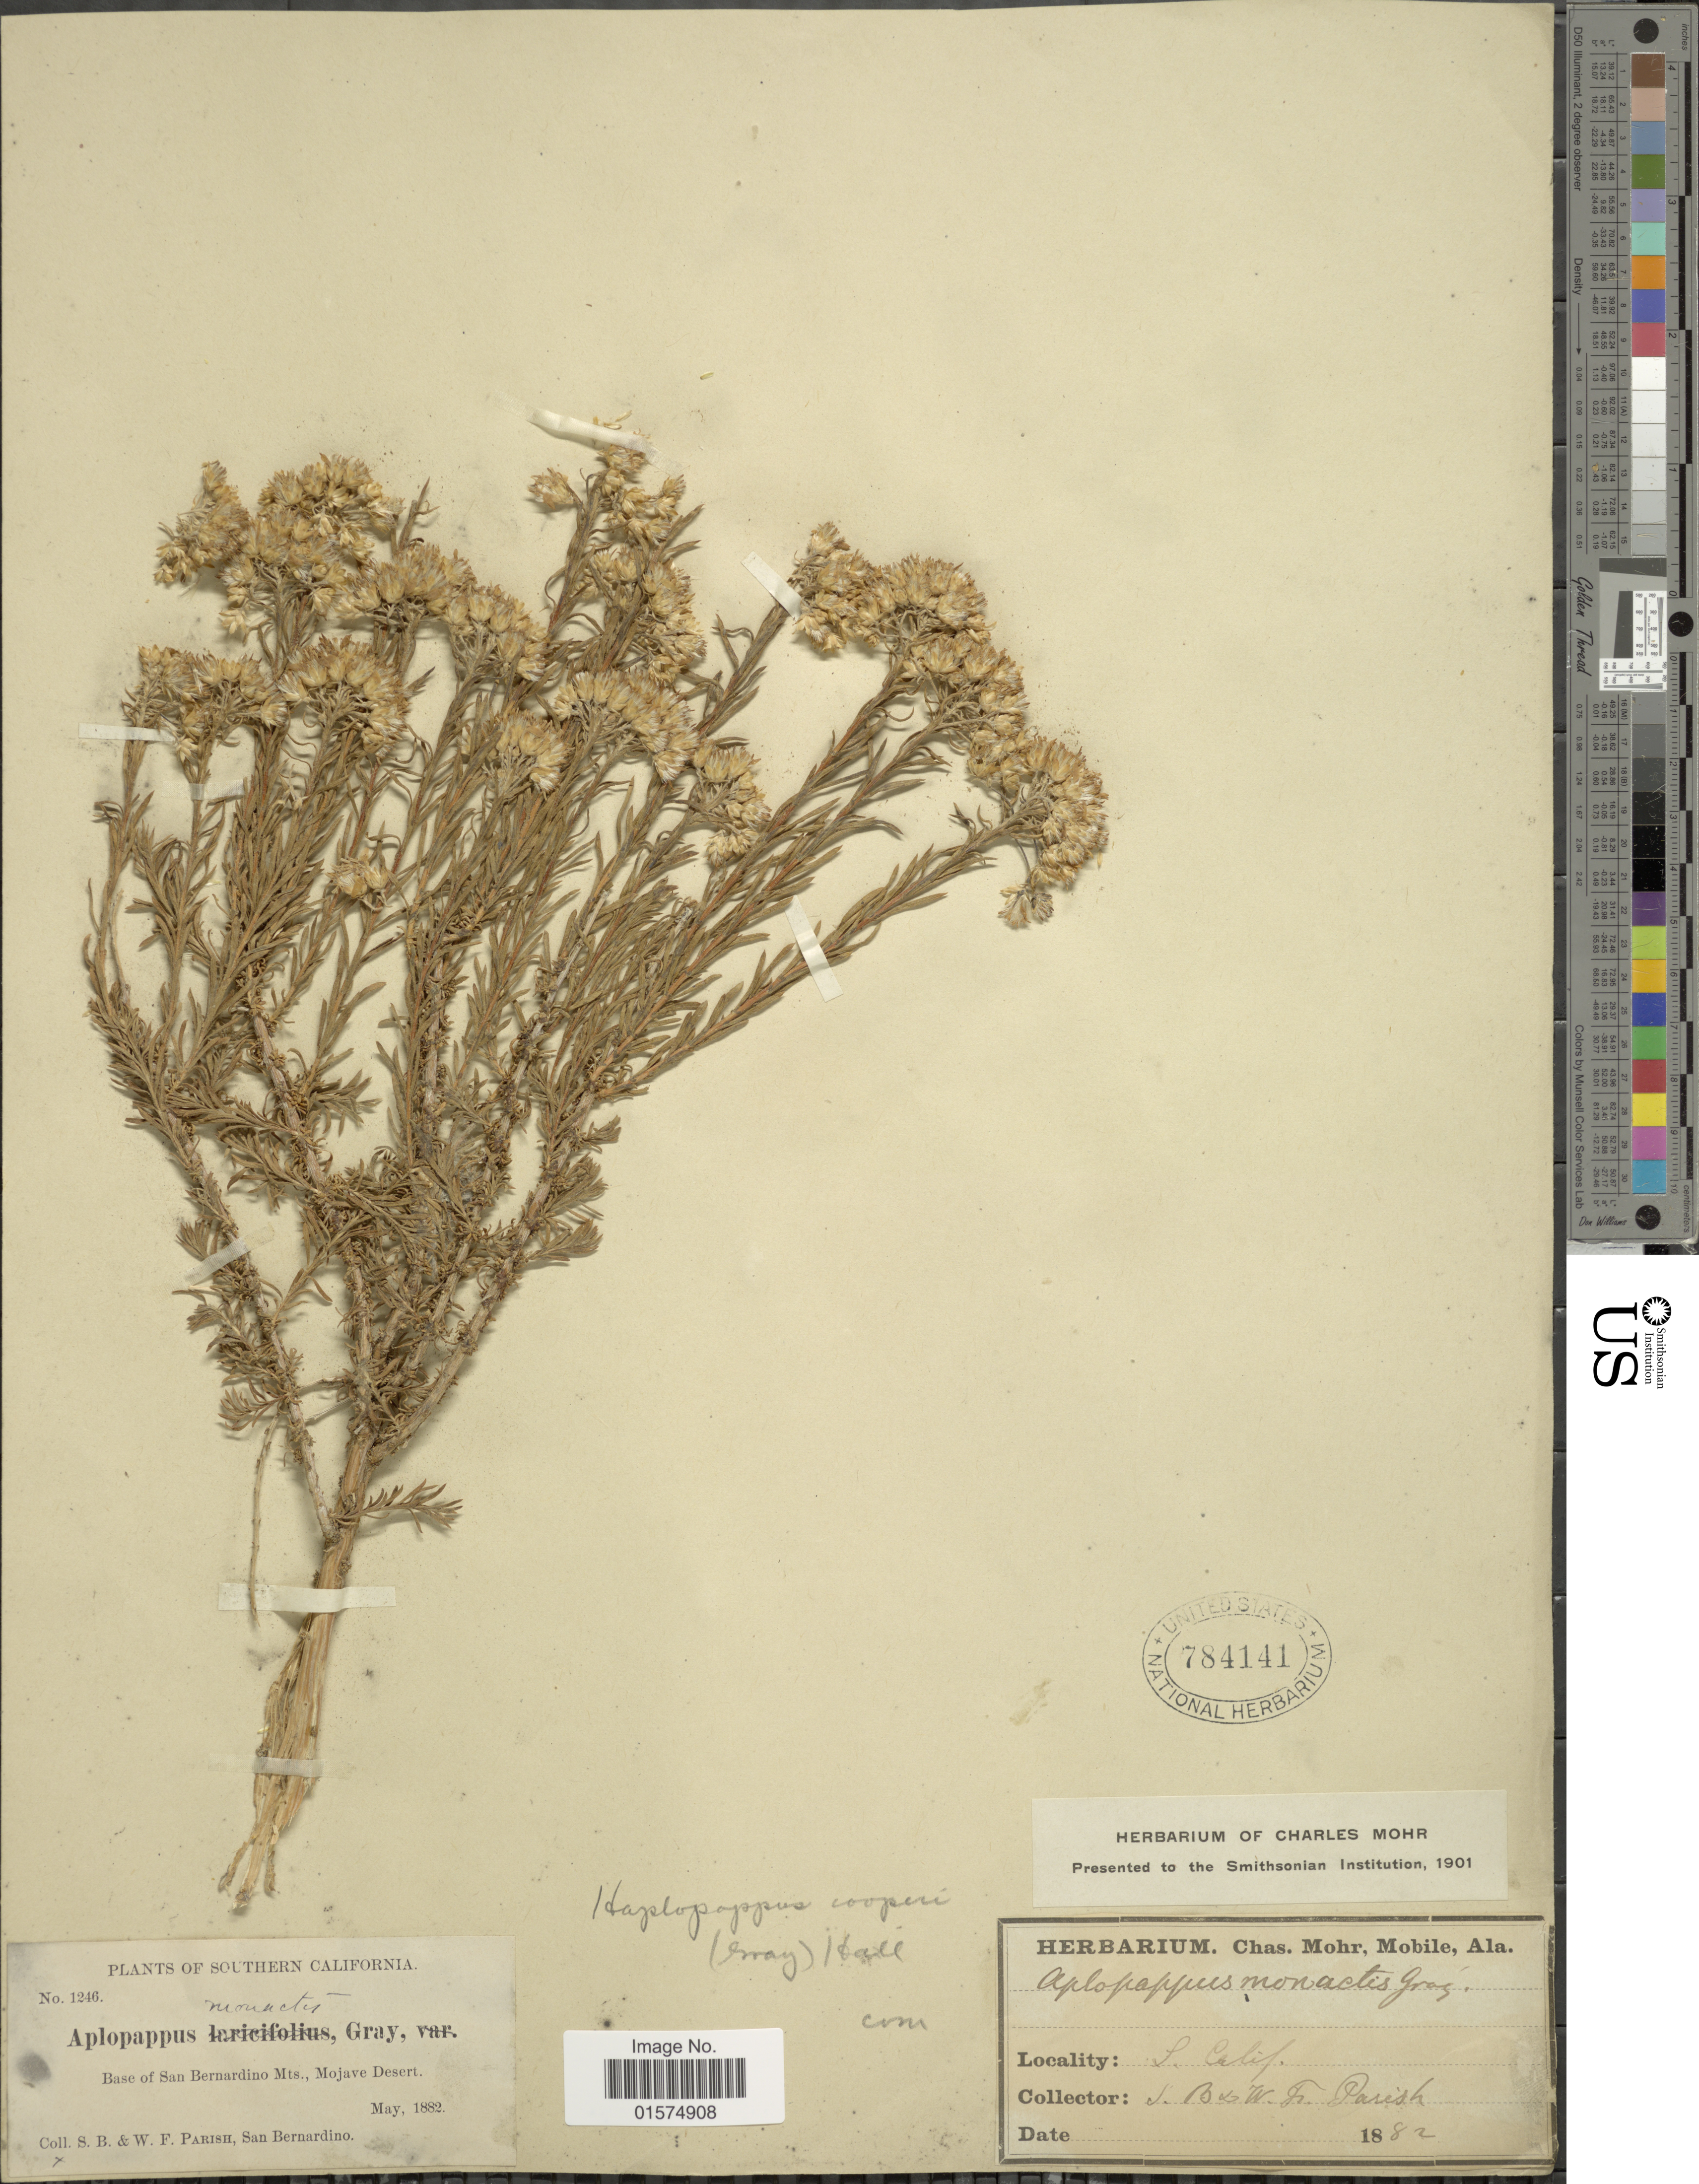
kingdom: Plantae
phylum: Tracheophyta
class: Magnoliopsida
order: Asterales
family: Asteraceae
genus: Ericameria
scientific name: Ericameria cooperi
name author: (A. Gray) Hall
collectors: S. B. Parish & W. F. Parish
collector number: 1246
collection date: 1882-05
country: United States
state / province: California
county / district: San Bernardino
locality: Southern California. Base of San Bernardino Mts., Mojave Desert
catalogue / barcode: US 784141